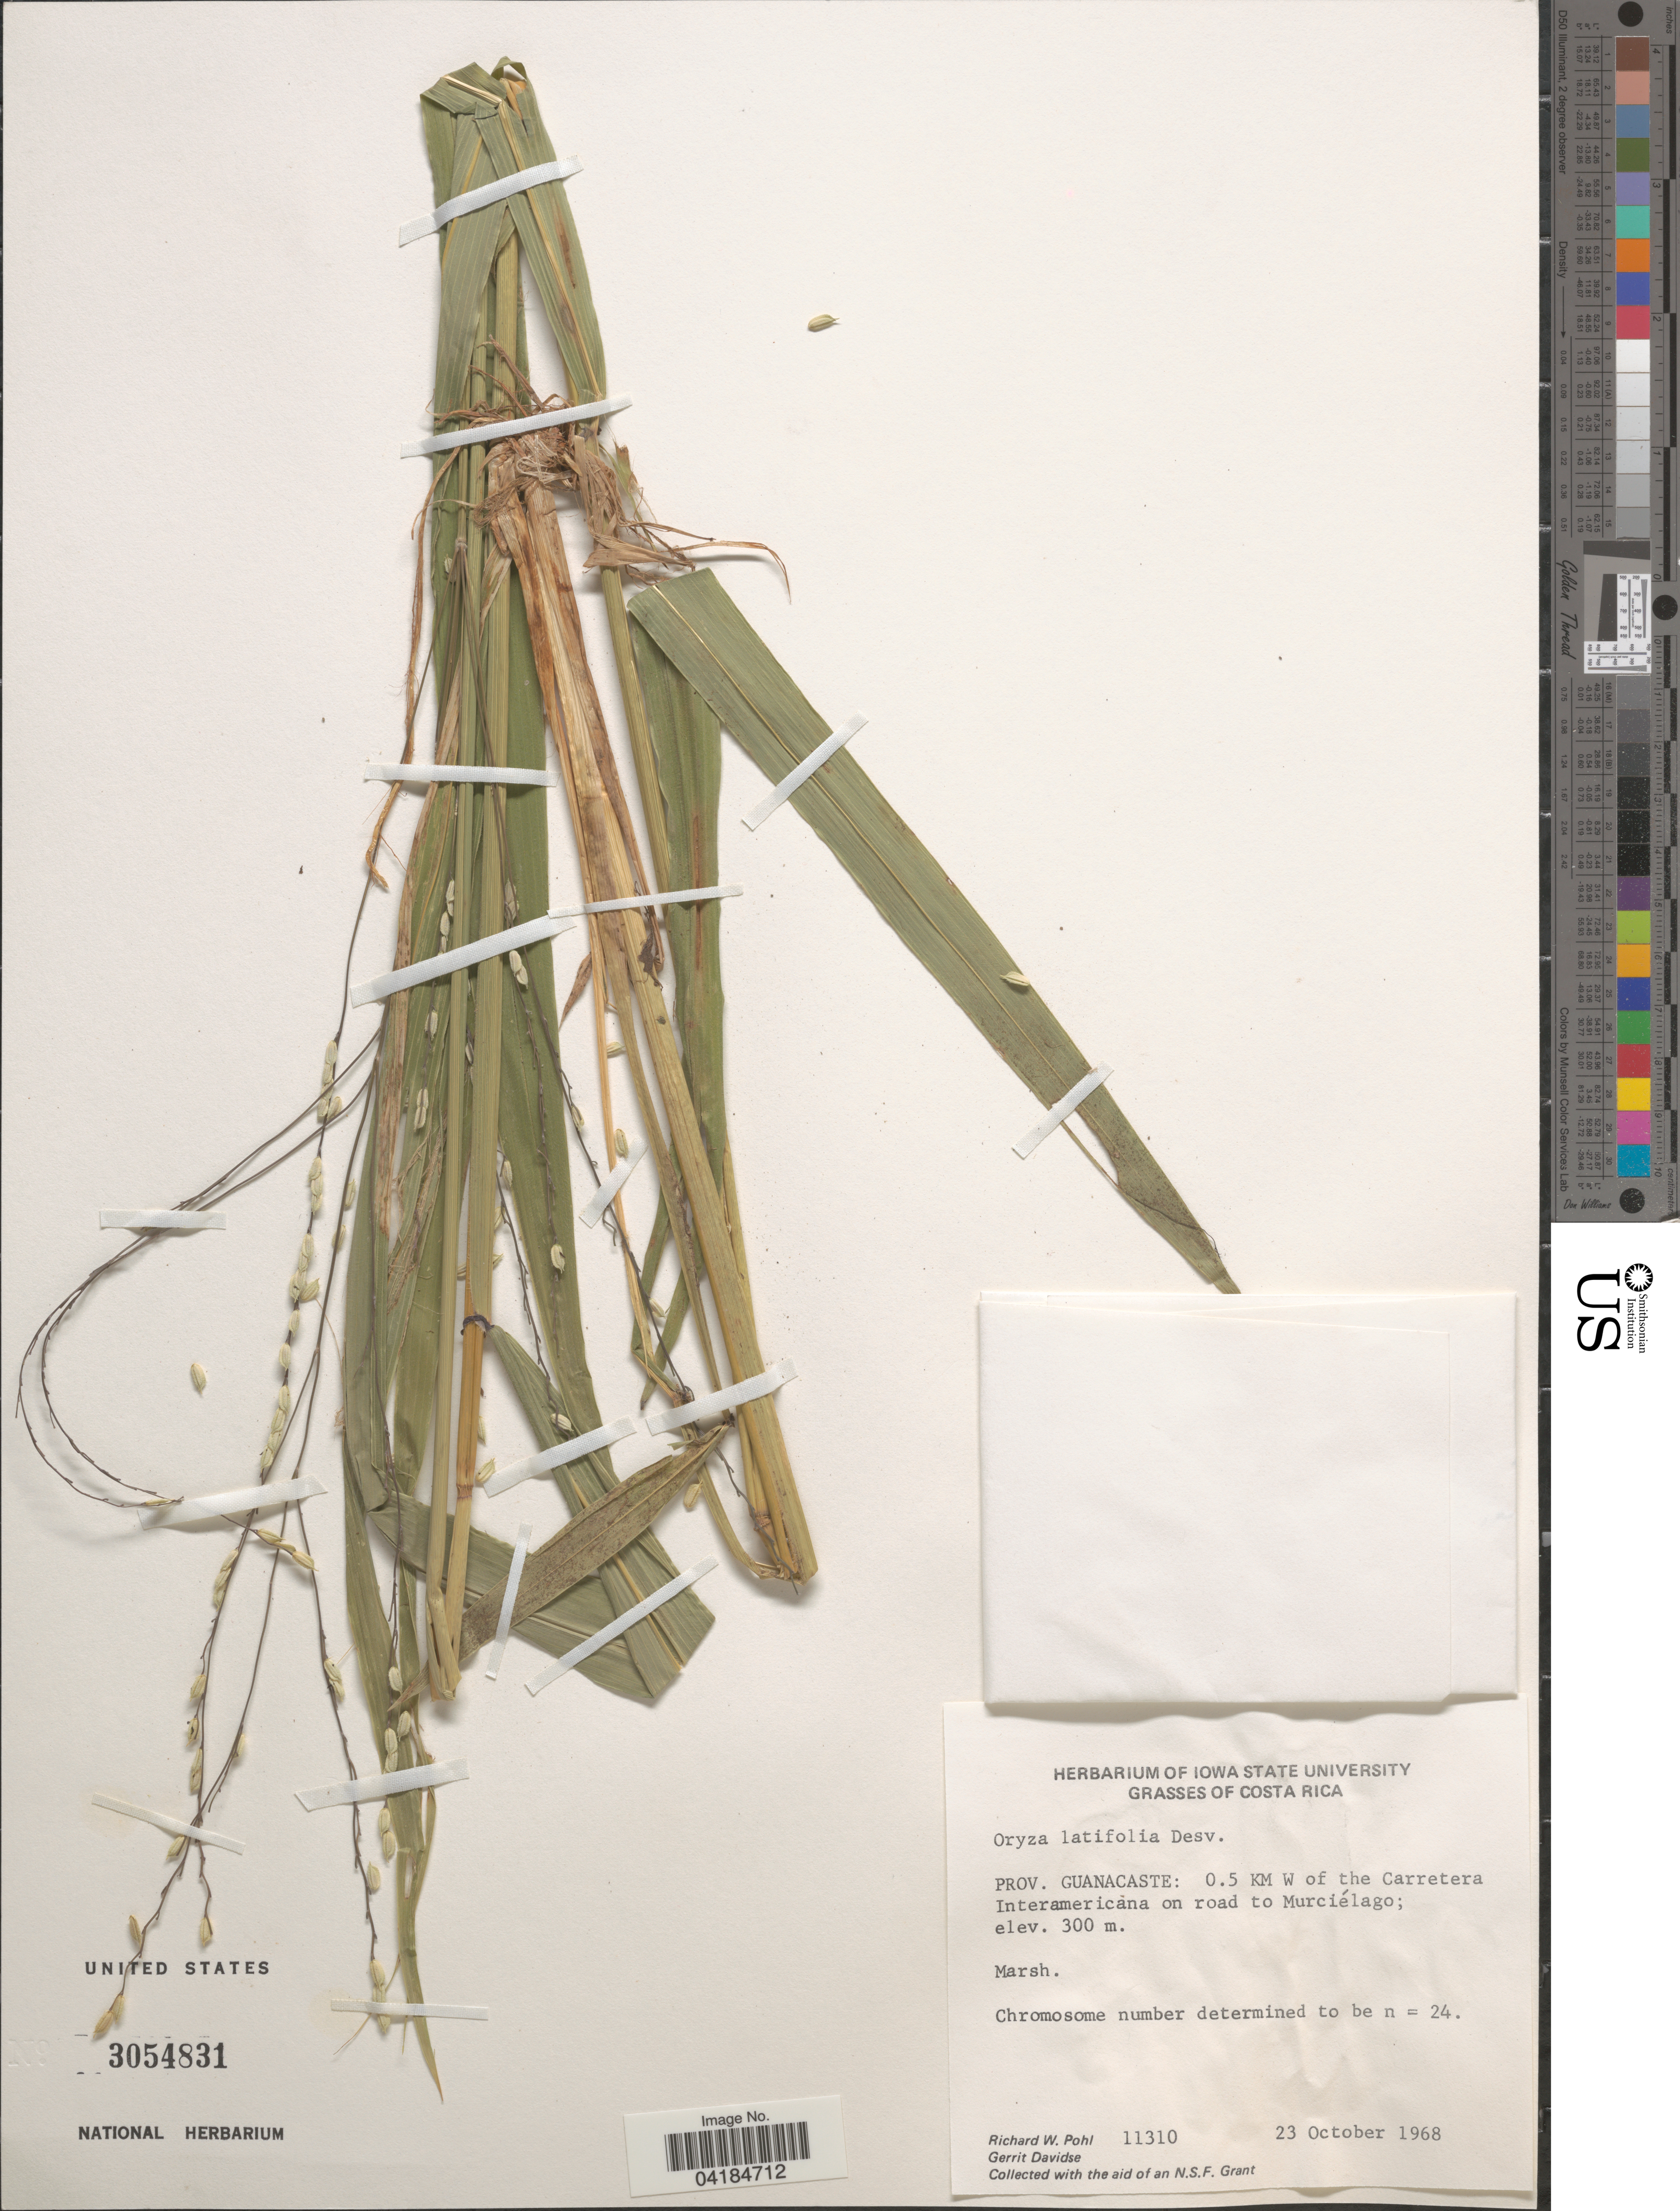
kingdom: Plantae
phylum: Tracheophyta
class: Liliopsida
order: Poales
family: Poaceae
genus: Oryza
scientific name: Oryza latifolia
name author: Desv.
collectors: R. W. Pohl & G. Davidse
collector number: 11310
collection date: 1968-10-23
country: Costa Rica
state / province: Guanacaste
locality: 0.5 KM W of the Carretera Interamericana on road to Murciélago.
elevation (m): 300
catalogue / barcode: US 3054831